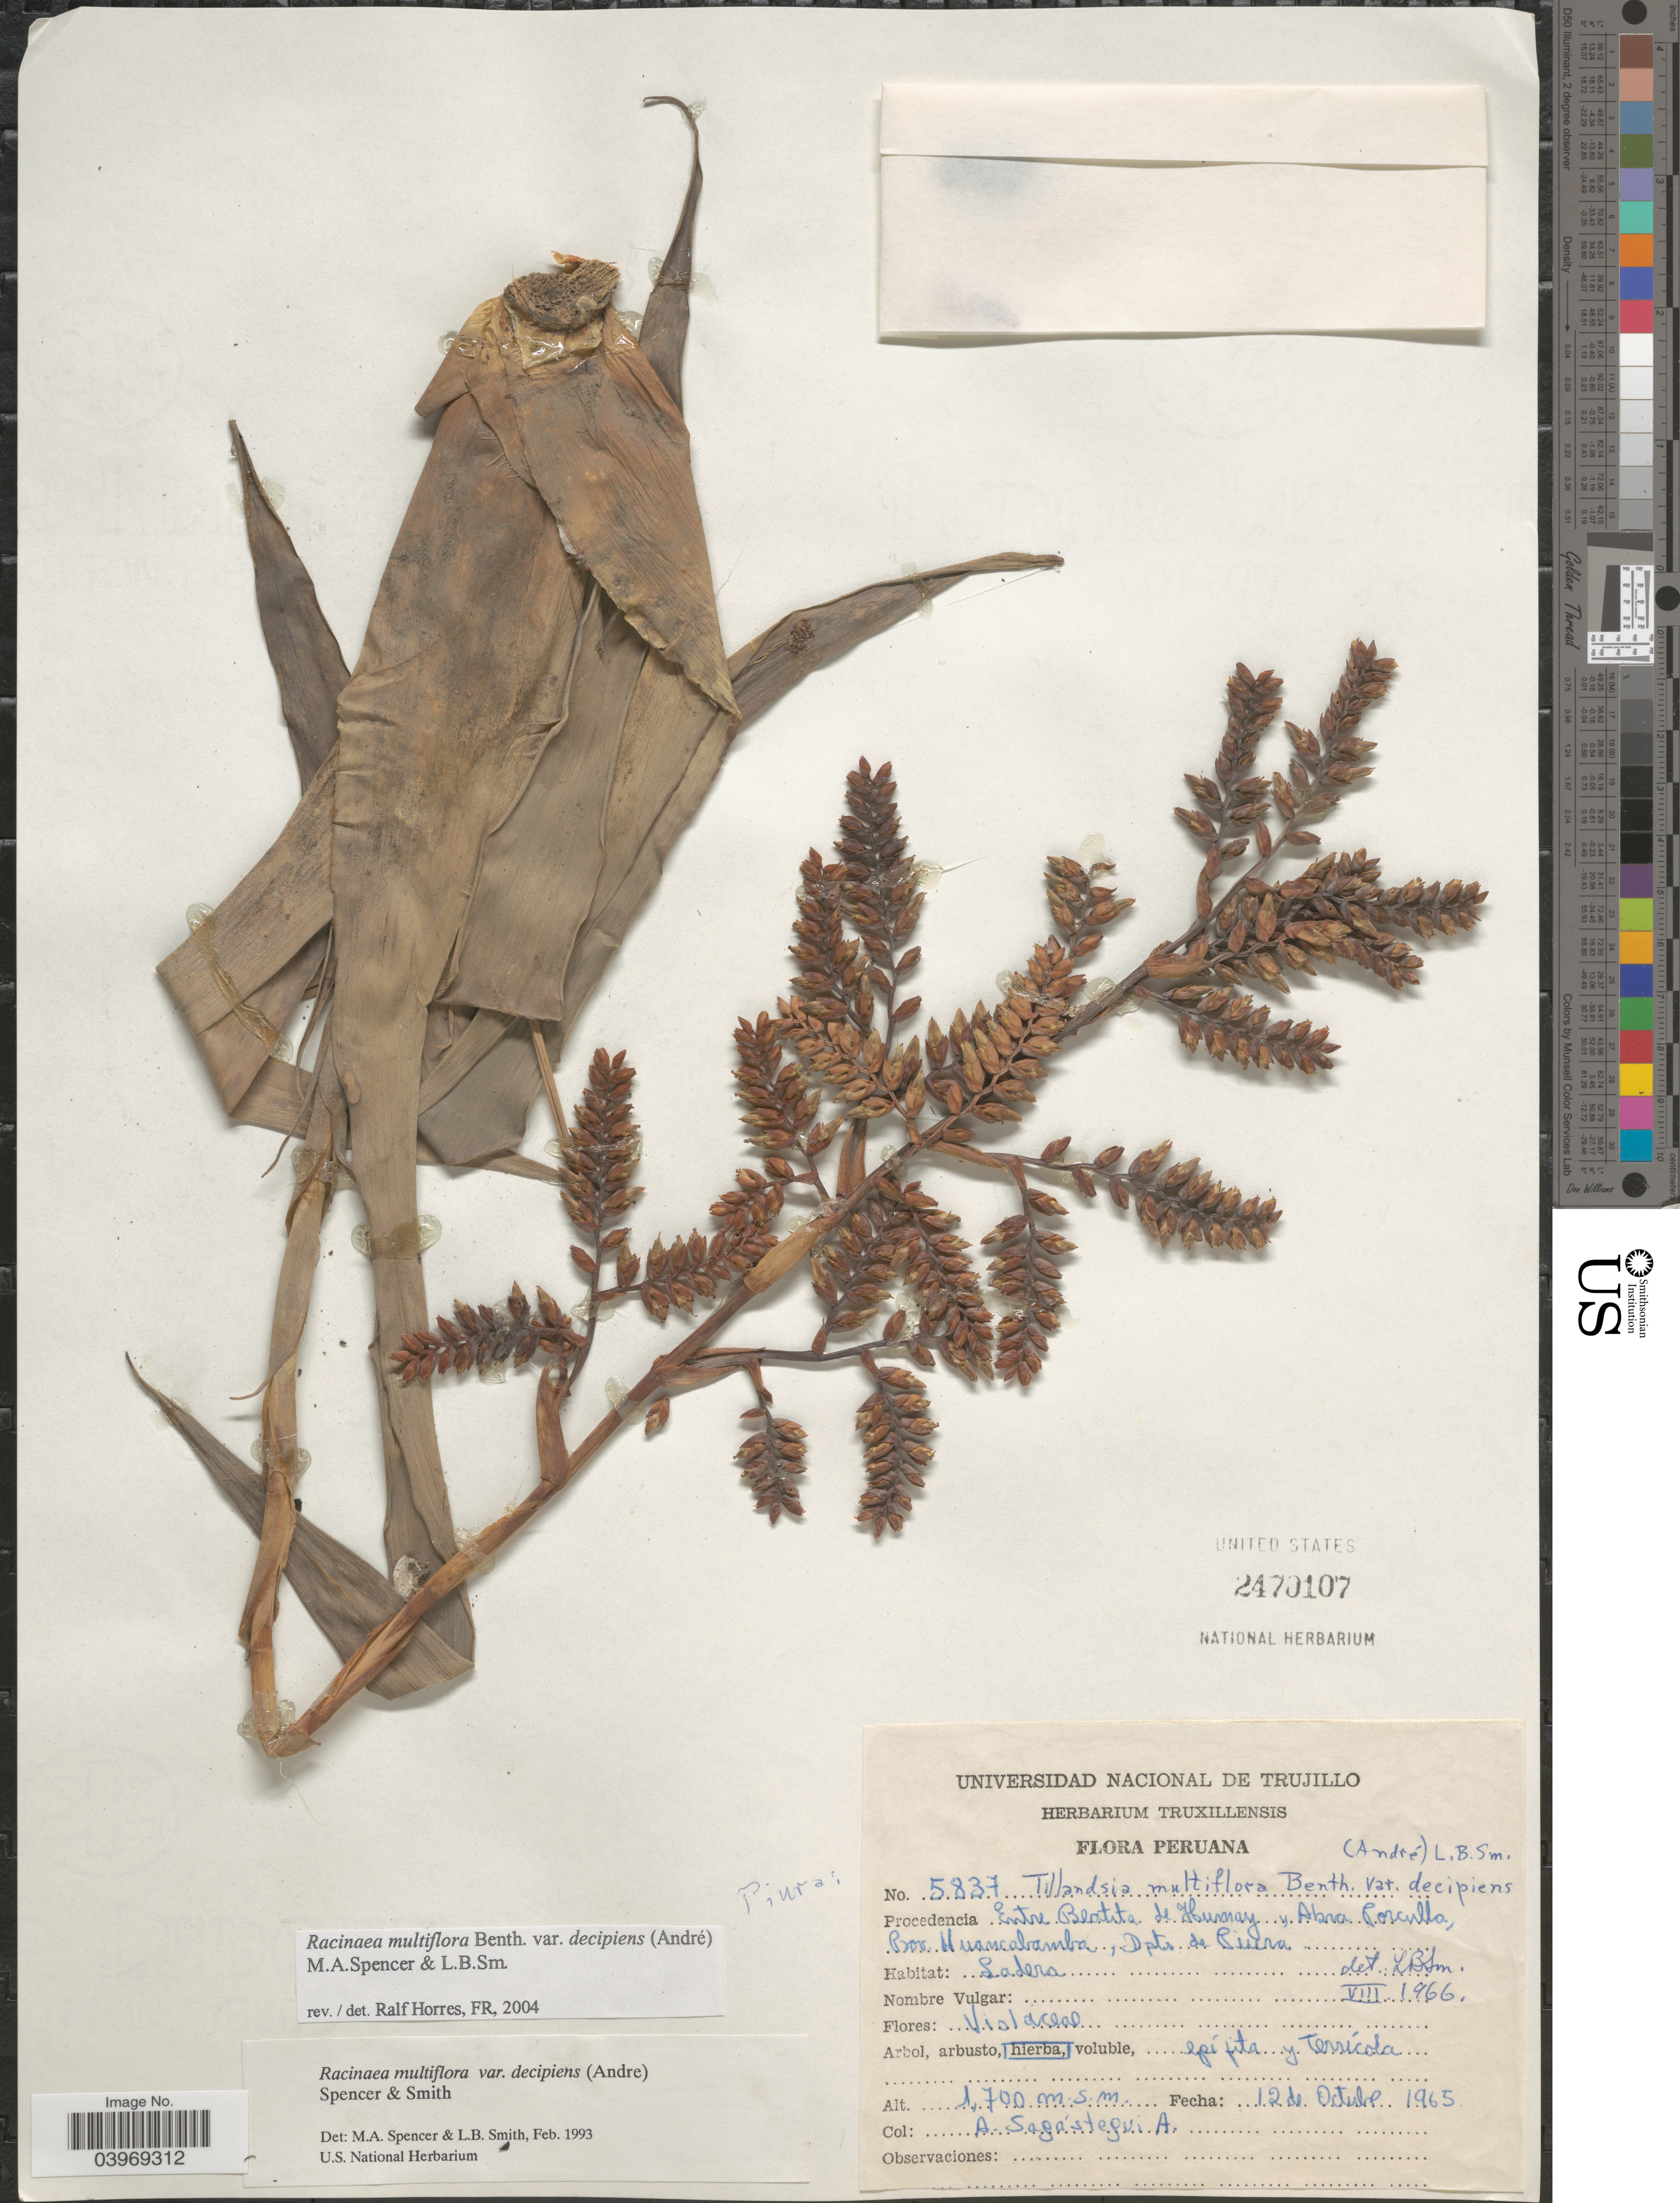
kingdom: Plantae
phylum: Tracheophyta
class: Liliopsida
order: Poales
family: Bromeliaceae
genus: Racinaea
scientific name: Racinaea multiflora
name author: (Benth.) M.A. Spencer & L.B. Sm.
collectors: A. Sagástegui A.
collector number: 5837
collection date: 1965-10-12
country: Peru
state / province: Piura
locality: Entre Beatita de Humay y Abra Porculla. Prov. Huancabamba, Dpto. de Piura.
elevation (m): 1700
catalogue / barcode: US 2470107